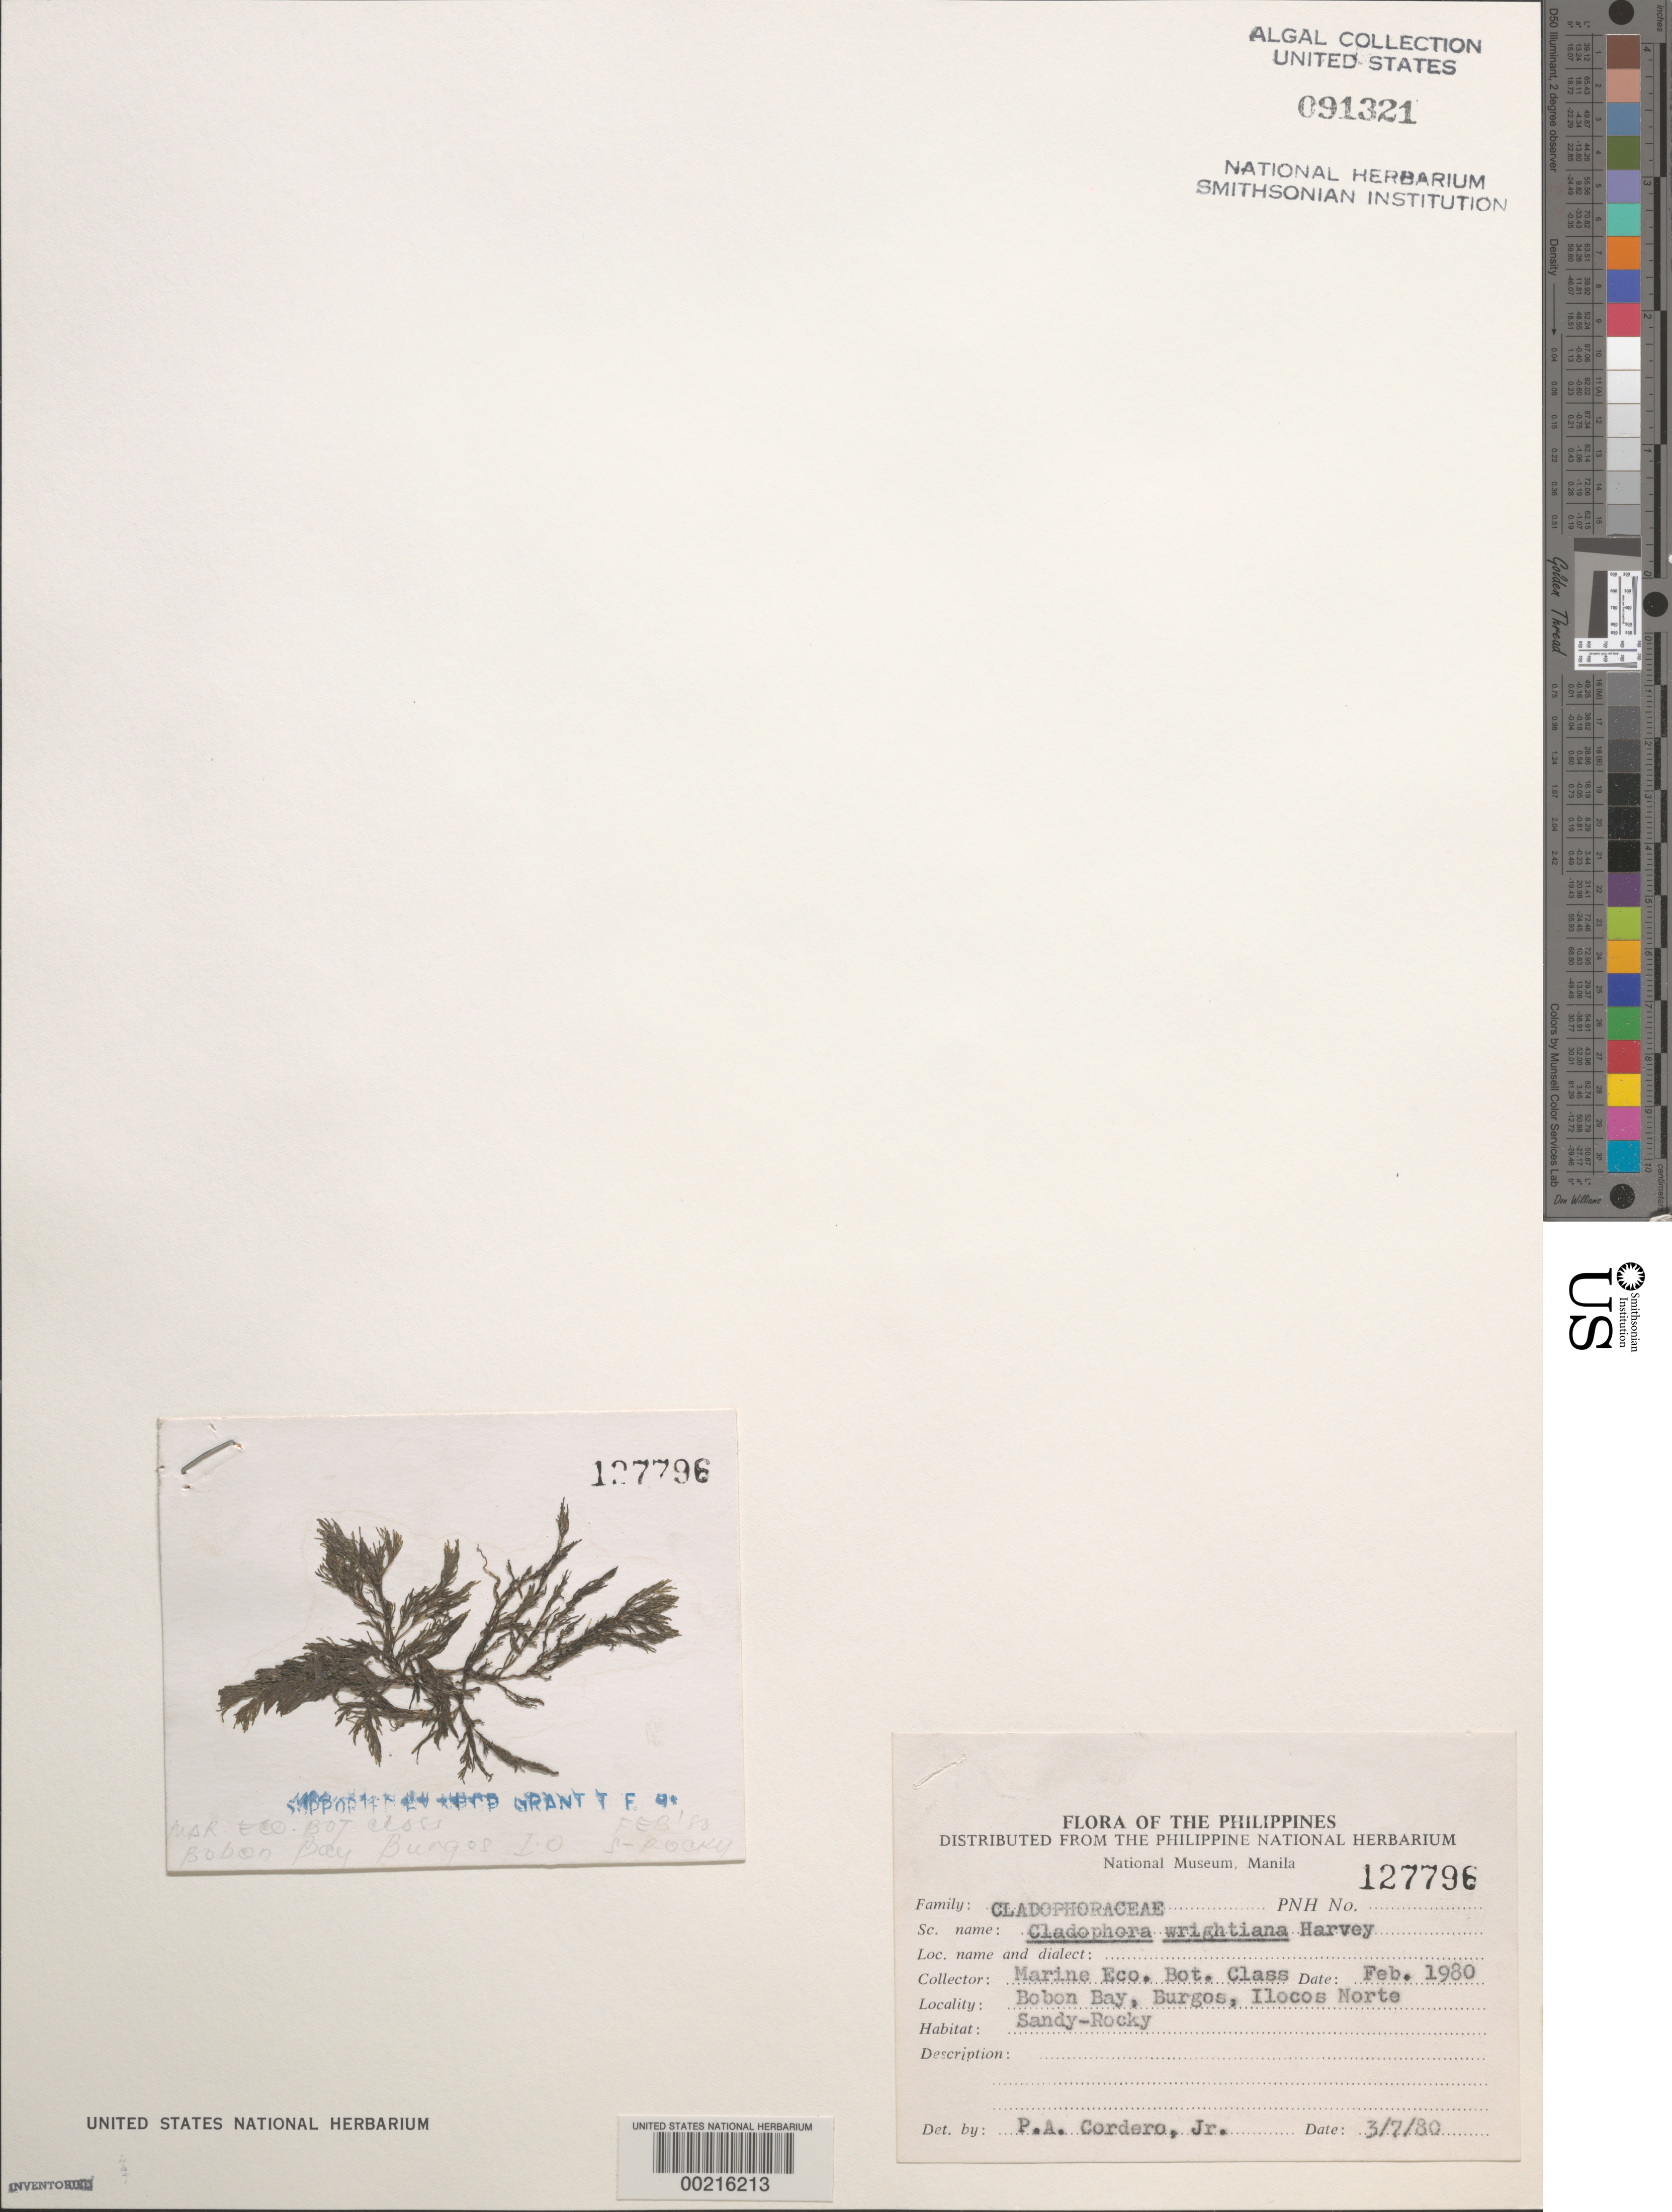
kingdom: Plantae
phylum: Chlorophyta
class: Ulvophyceae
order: Cladophorales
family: Cladophoraceae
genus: Cladophora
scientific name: Cladophora wrightiana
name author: Harv.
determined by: Cordero, P. A., Jr.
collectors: Marine Ecology Botany Class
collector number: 127796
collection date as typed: Feb 1980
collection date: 1980-02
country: Philippines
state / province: Ilocos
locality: Bobon bay, burgos, ilocos norte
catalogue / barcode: US 91321